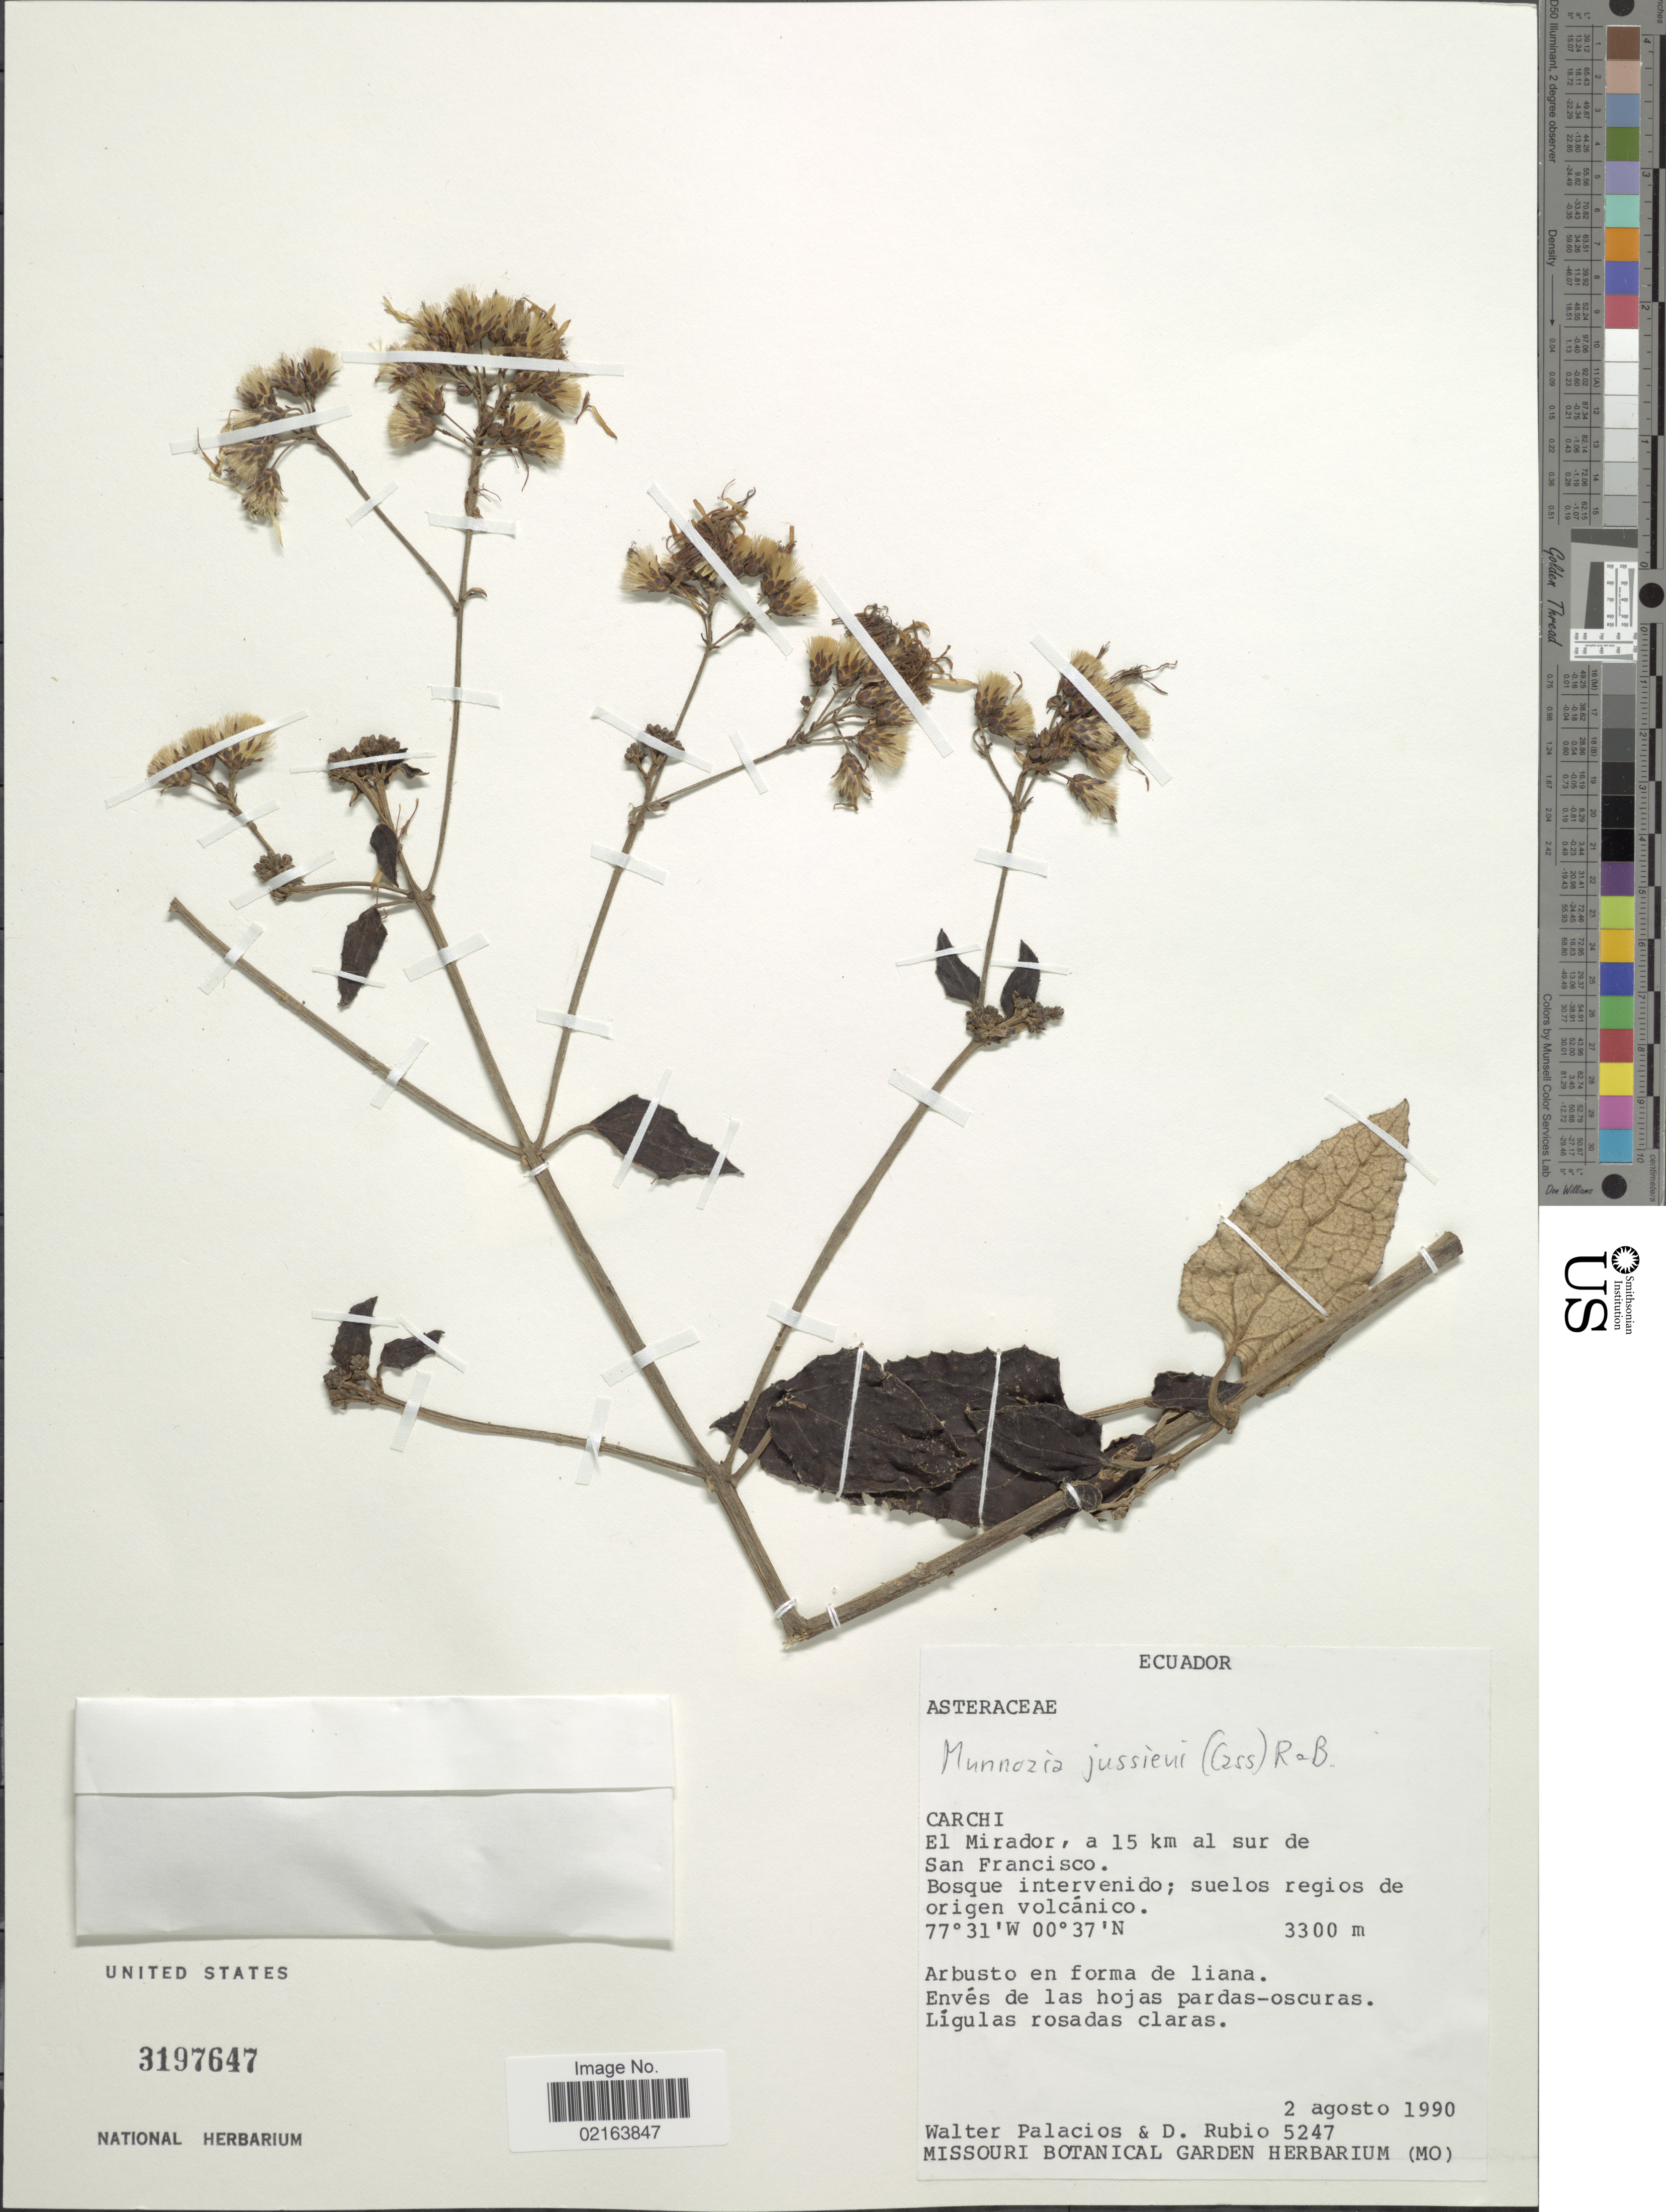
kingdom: Plantae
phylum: Tracheophyta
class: Magnoliopsida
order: Asterales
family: Asteraceae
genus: Munnozia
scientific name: Munnozia jussieui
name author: (Cass.) H. Rob. & Brettell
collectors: W. Palacios & D. Rubio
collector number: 5247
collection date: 1990-08-02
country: Ecuador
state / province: Carchi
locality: Carchi, El Mirador, a 15 km al sur de San Francisco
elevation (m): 3300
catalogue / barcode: US 3197647